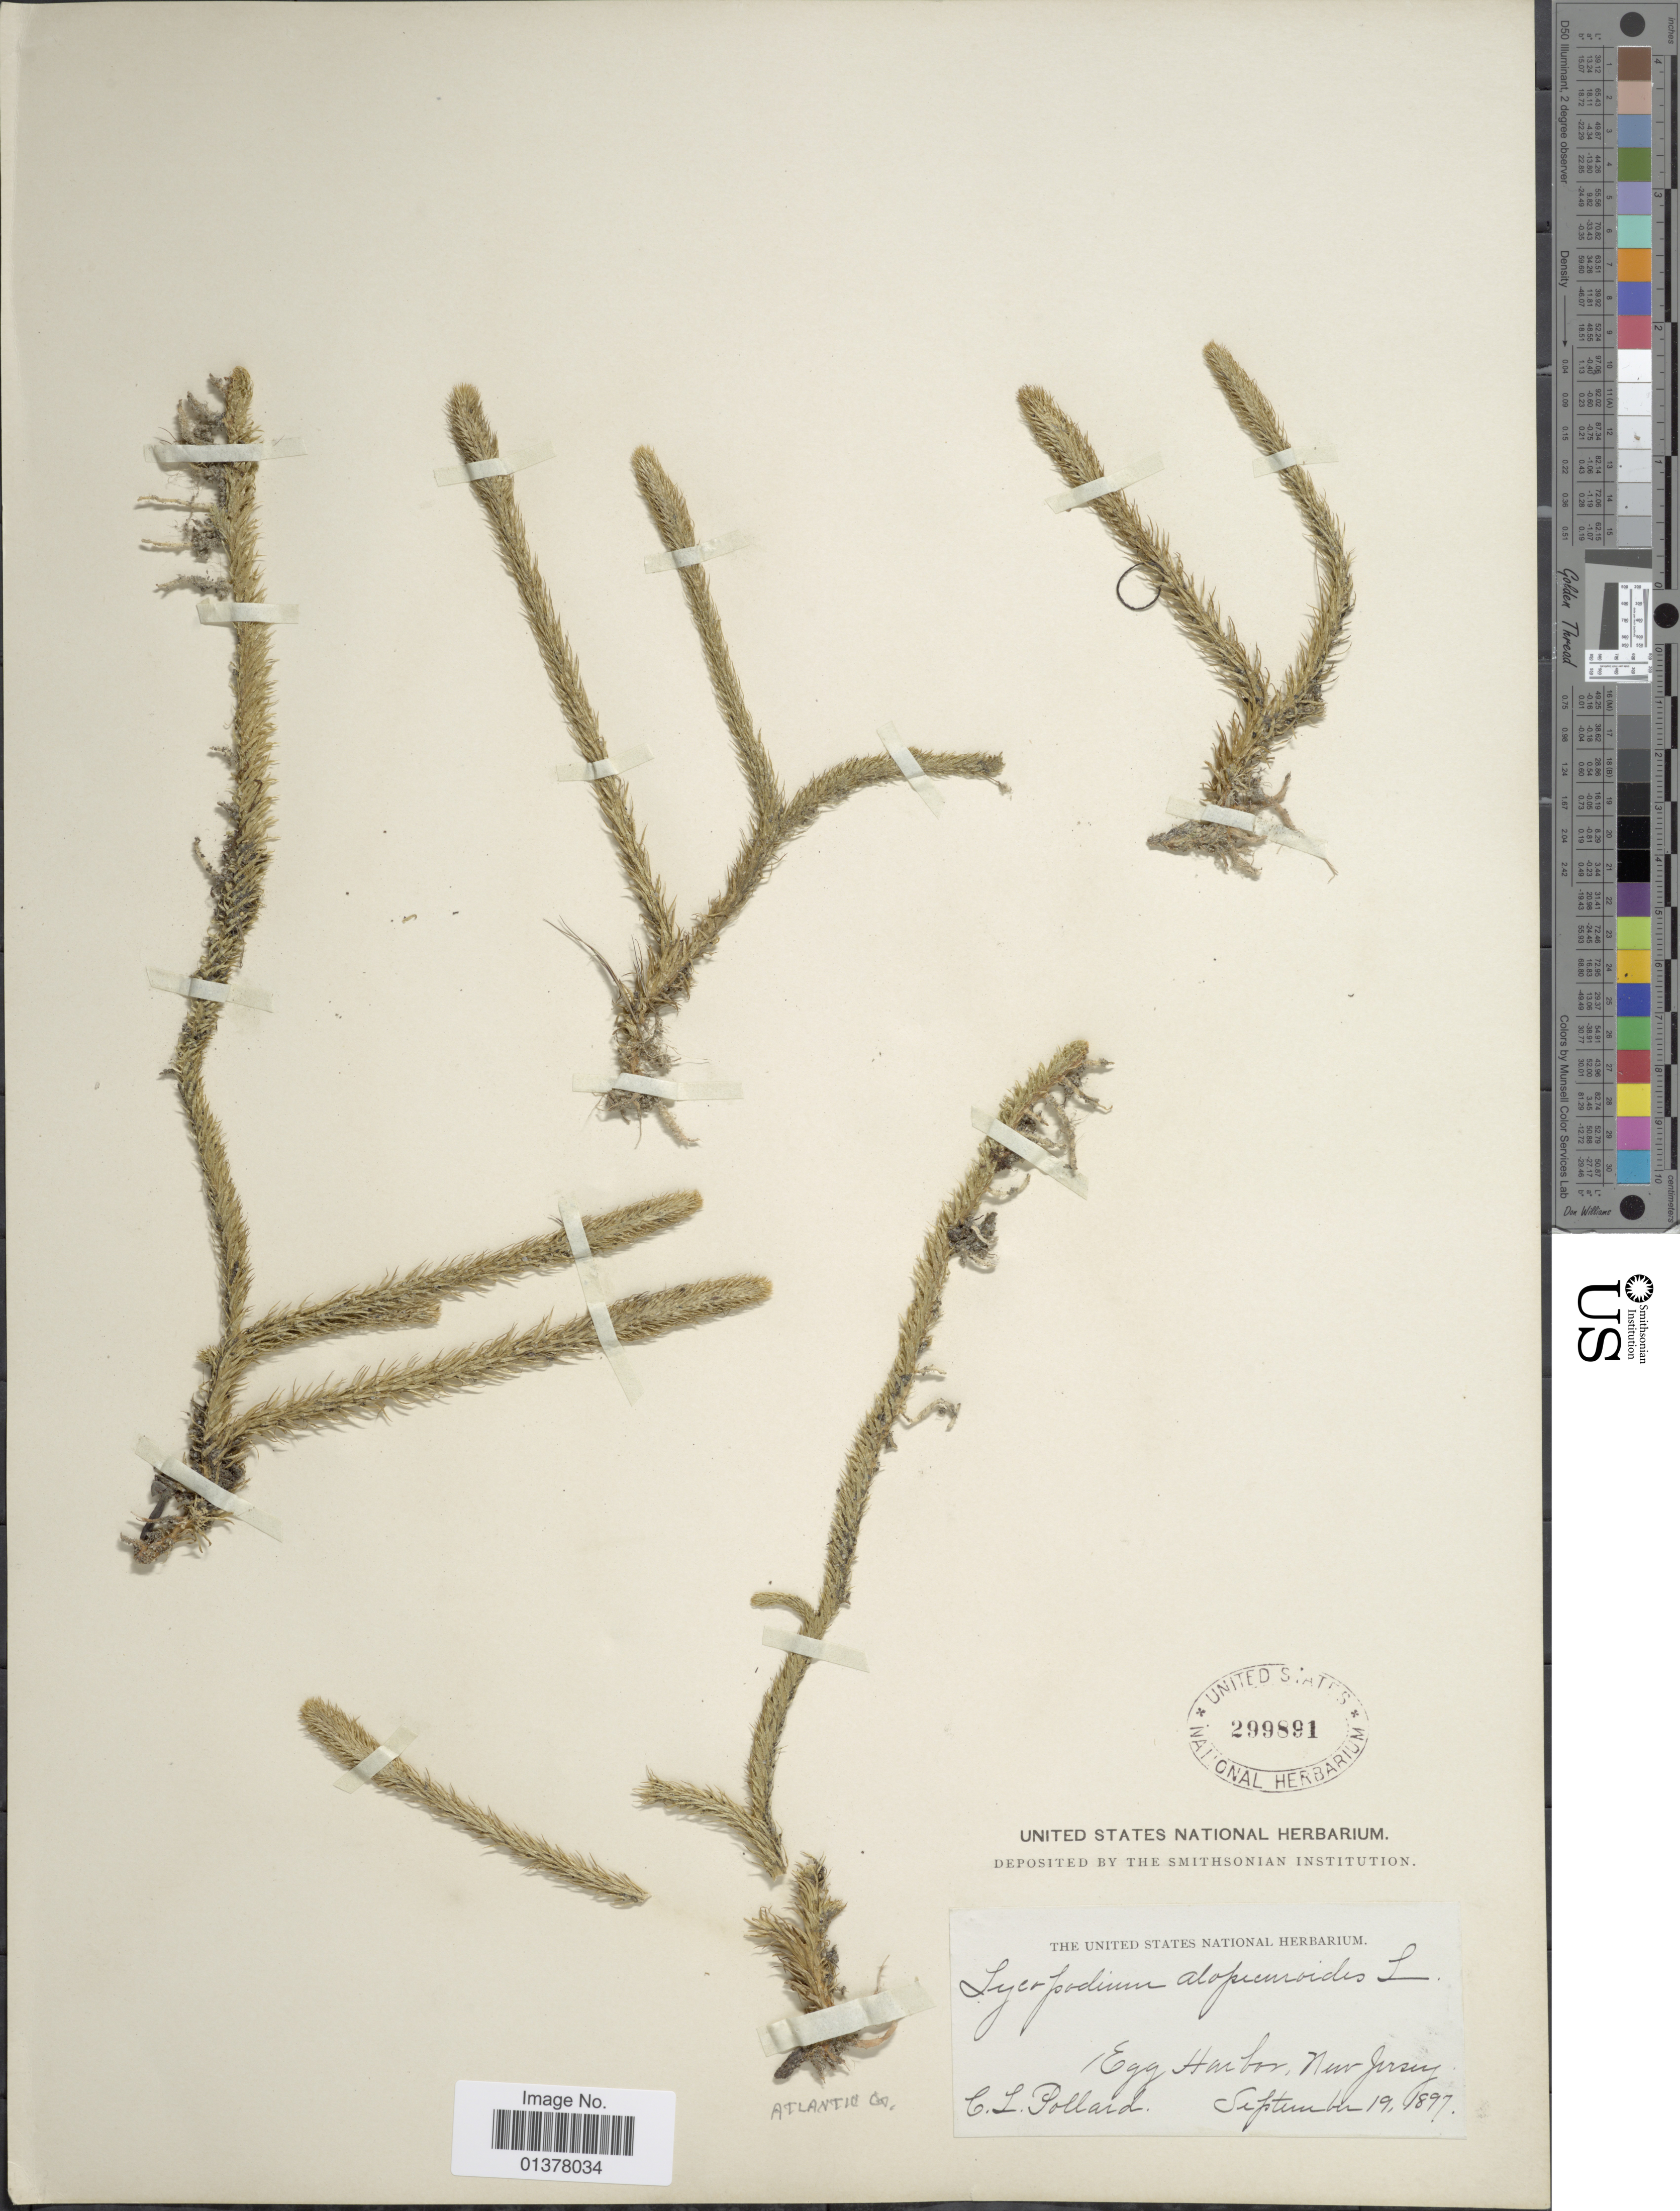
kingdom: Plantae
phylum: Tracheophyta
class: Lycopodiopsida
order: Lycopodiales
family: Lycopodiaceae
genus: Lycopodiella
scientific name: Lycopodiella alopecuroides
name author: (L.) Cranfill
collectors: C. L. Pollard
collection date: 1897-09-19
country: United States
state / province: New Jersey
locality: Egg Harbour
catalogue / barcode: US 299891